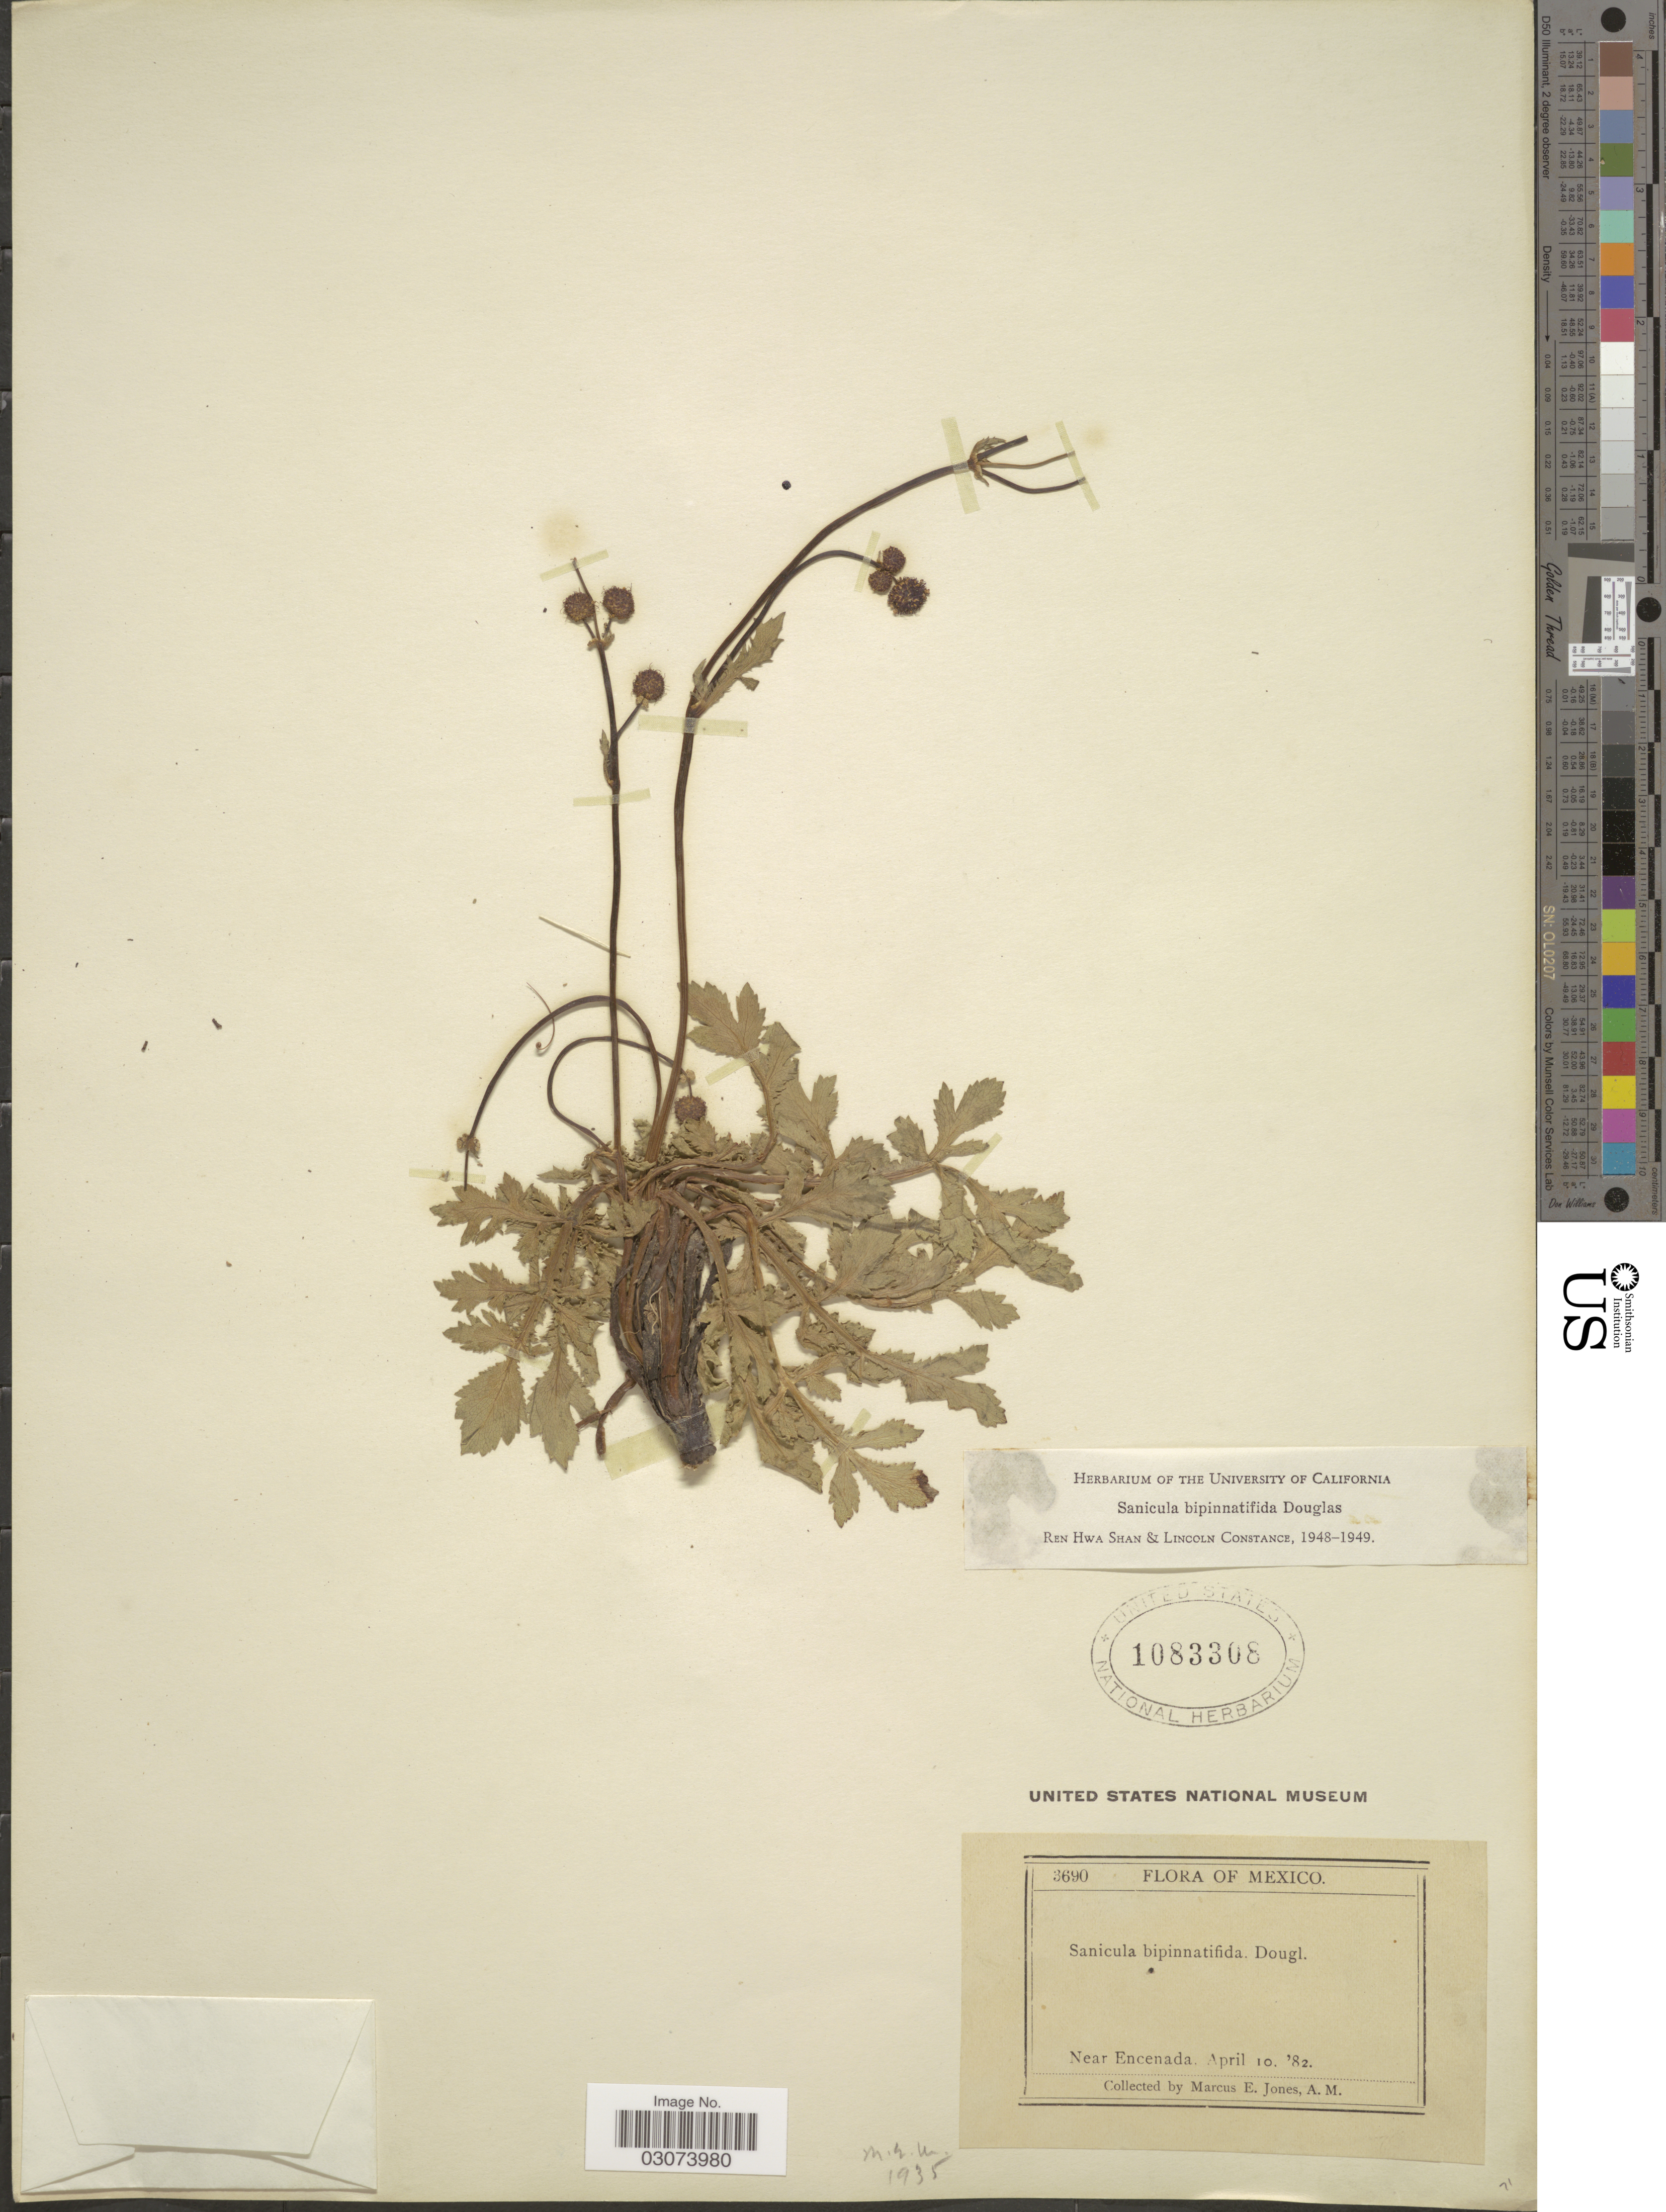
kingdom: Plantae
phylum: Tracheophyta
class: Magnoliopsida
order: Apiales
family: Apiaceae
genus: Sanicula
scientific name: Sanicula bipinnatifida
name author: Douglas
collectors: M. E. Jones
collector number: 3690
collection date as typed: Transcribed d/m/y: 10/4/82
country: Mexico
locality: Near Encenada.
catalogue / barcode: US 1083308